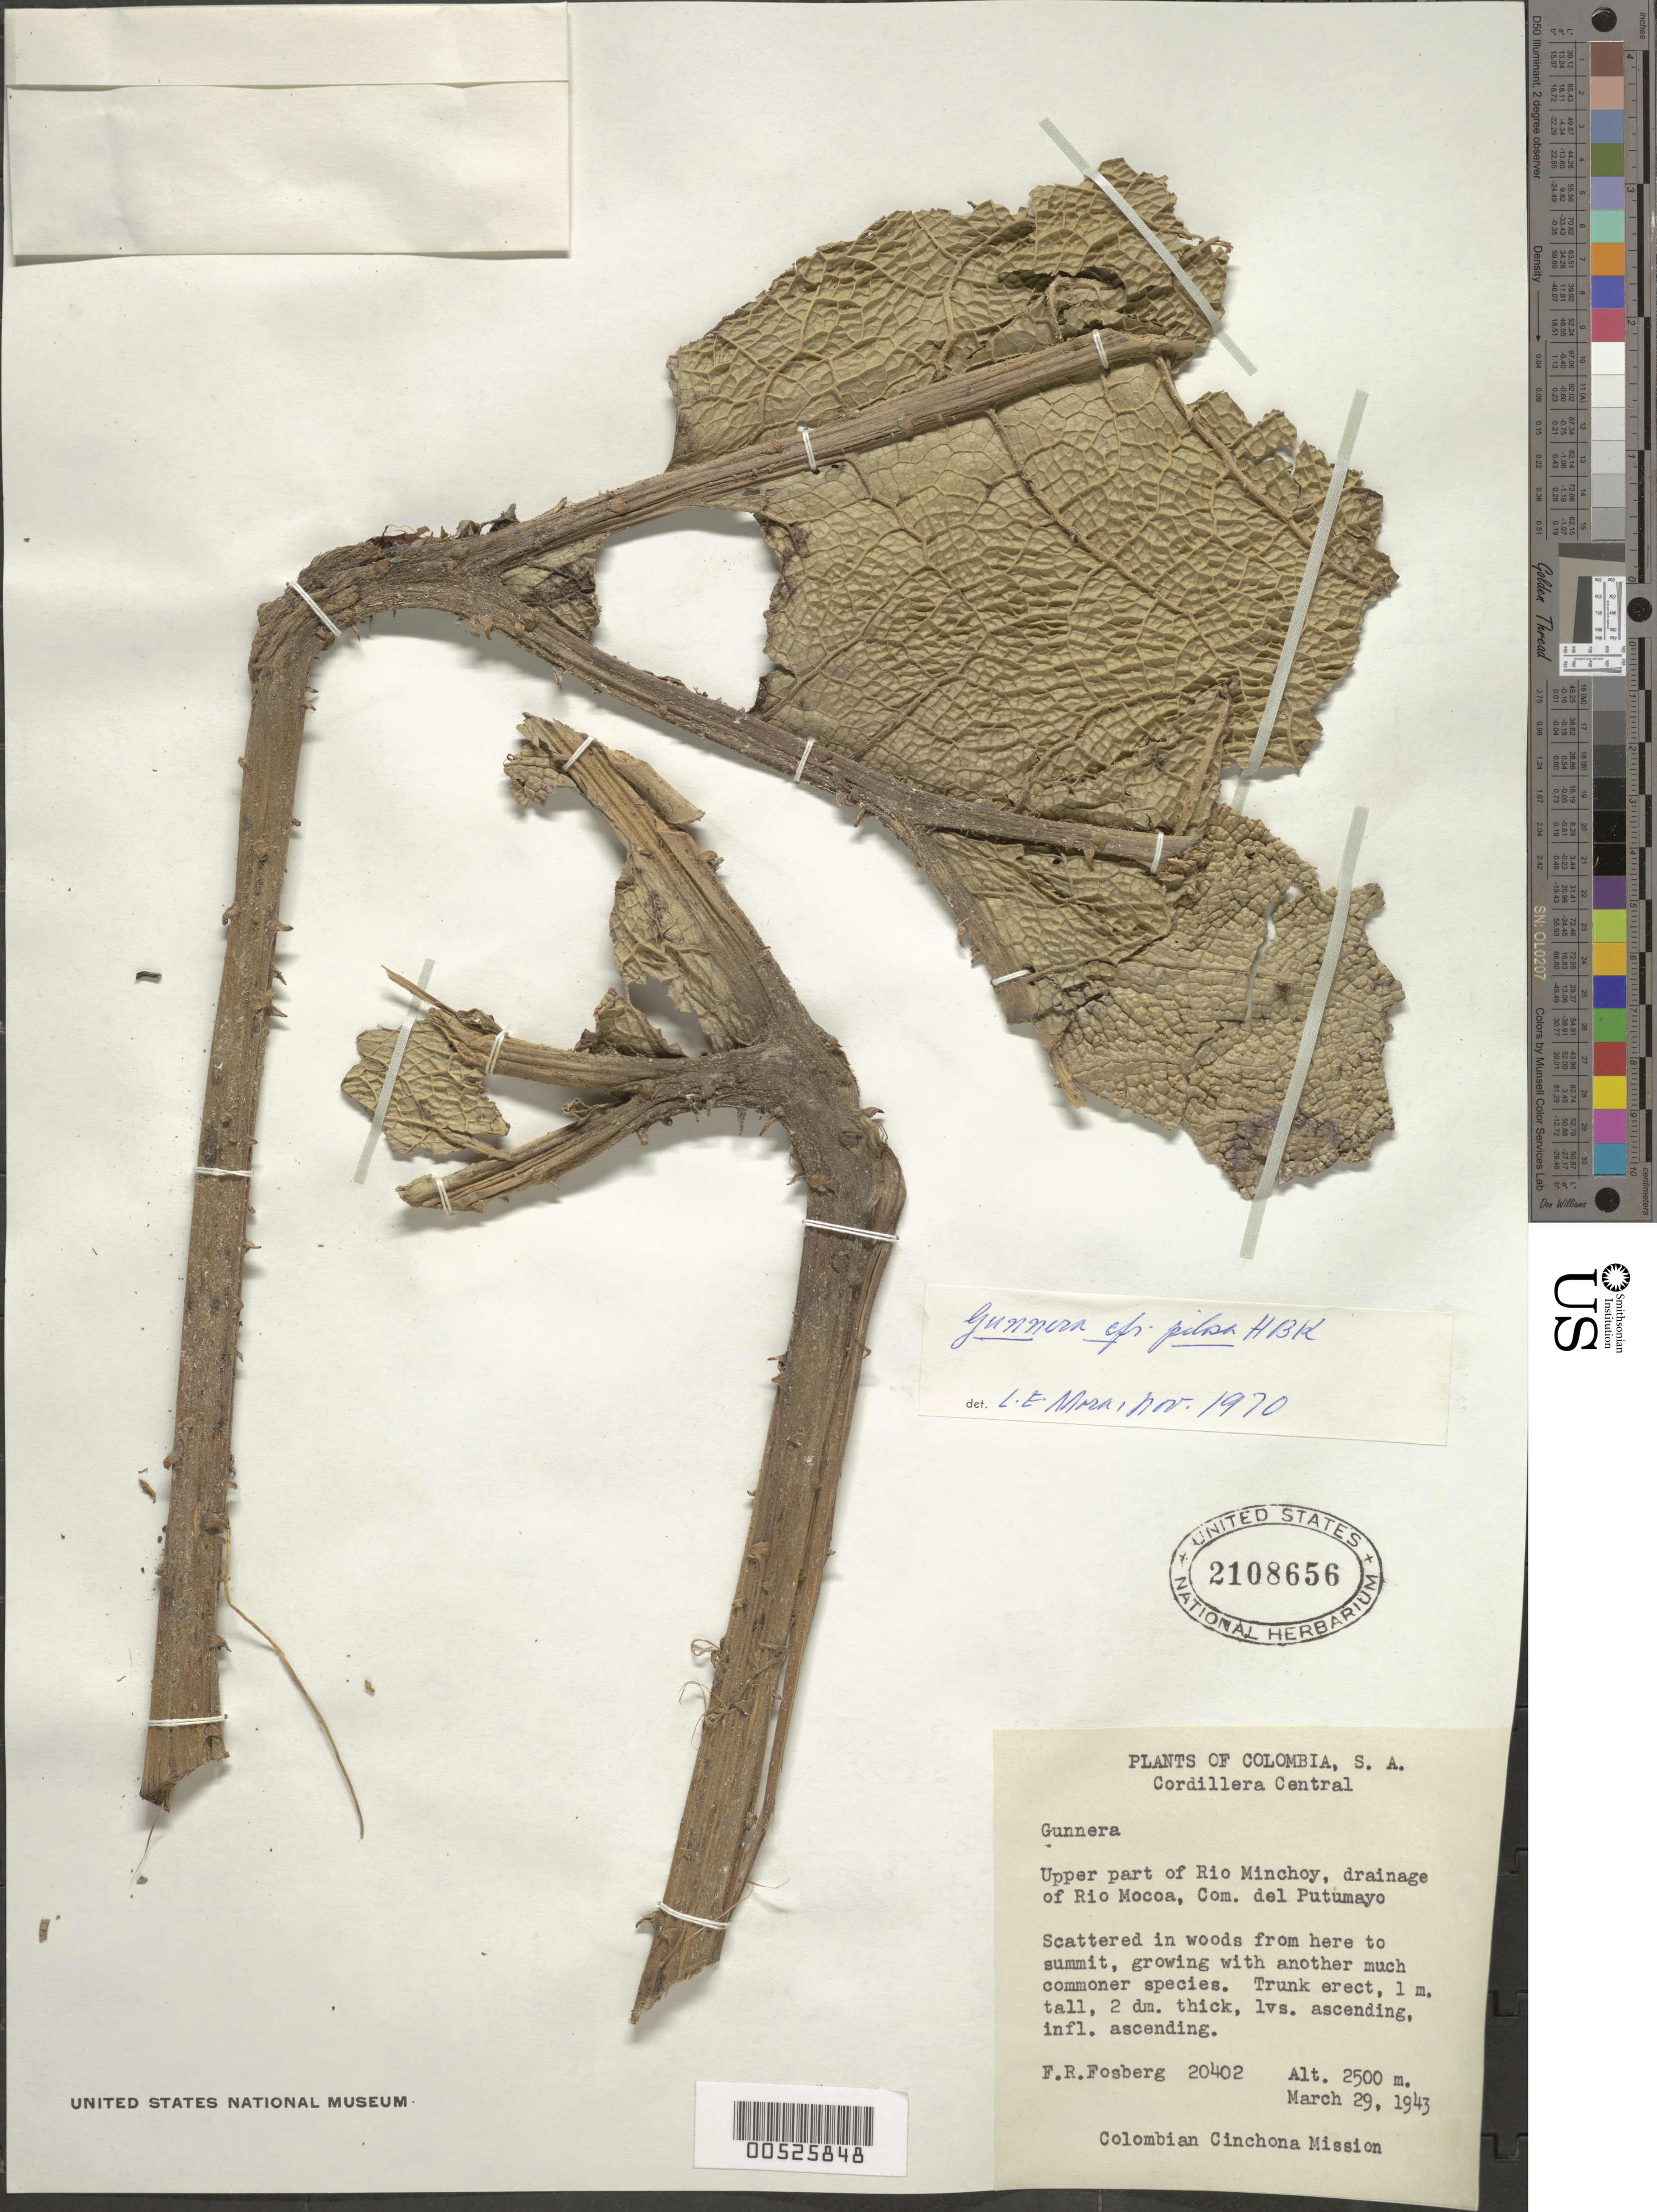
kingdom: Plantae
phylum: Tracheophyta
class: Magnoliopsida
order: Gunnerales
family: Gunneraceae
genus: Gunnera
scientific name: Gunnera pilosa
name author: Kunth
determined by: Mora-Osejo, L. E.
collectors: F. R. Fosberg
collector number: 20402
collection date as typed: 29 Mar 1943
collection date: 1943-03-29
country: Colombia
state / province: Putumayo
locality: Upper part of Rio Minchoy, drainage of Rio Mocoa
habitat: Scattered in woods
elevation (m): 2500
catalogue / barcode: US 2108656